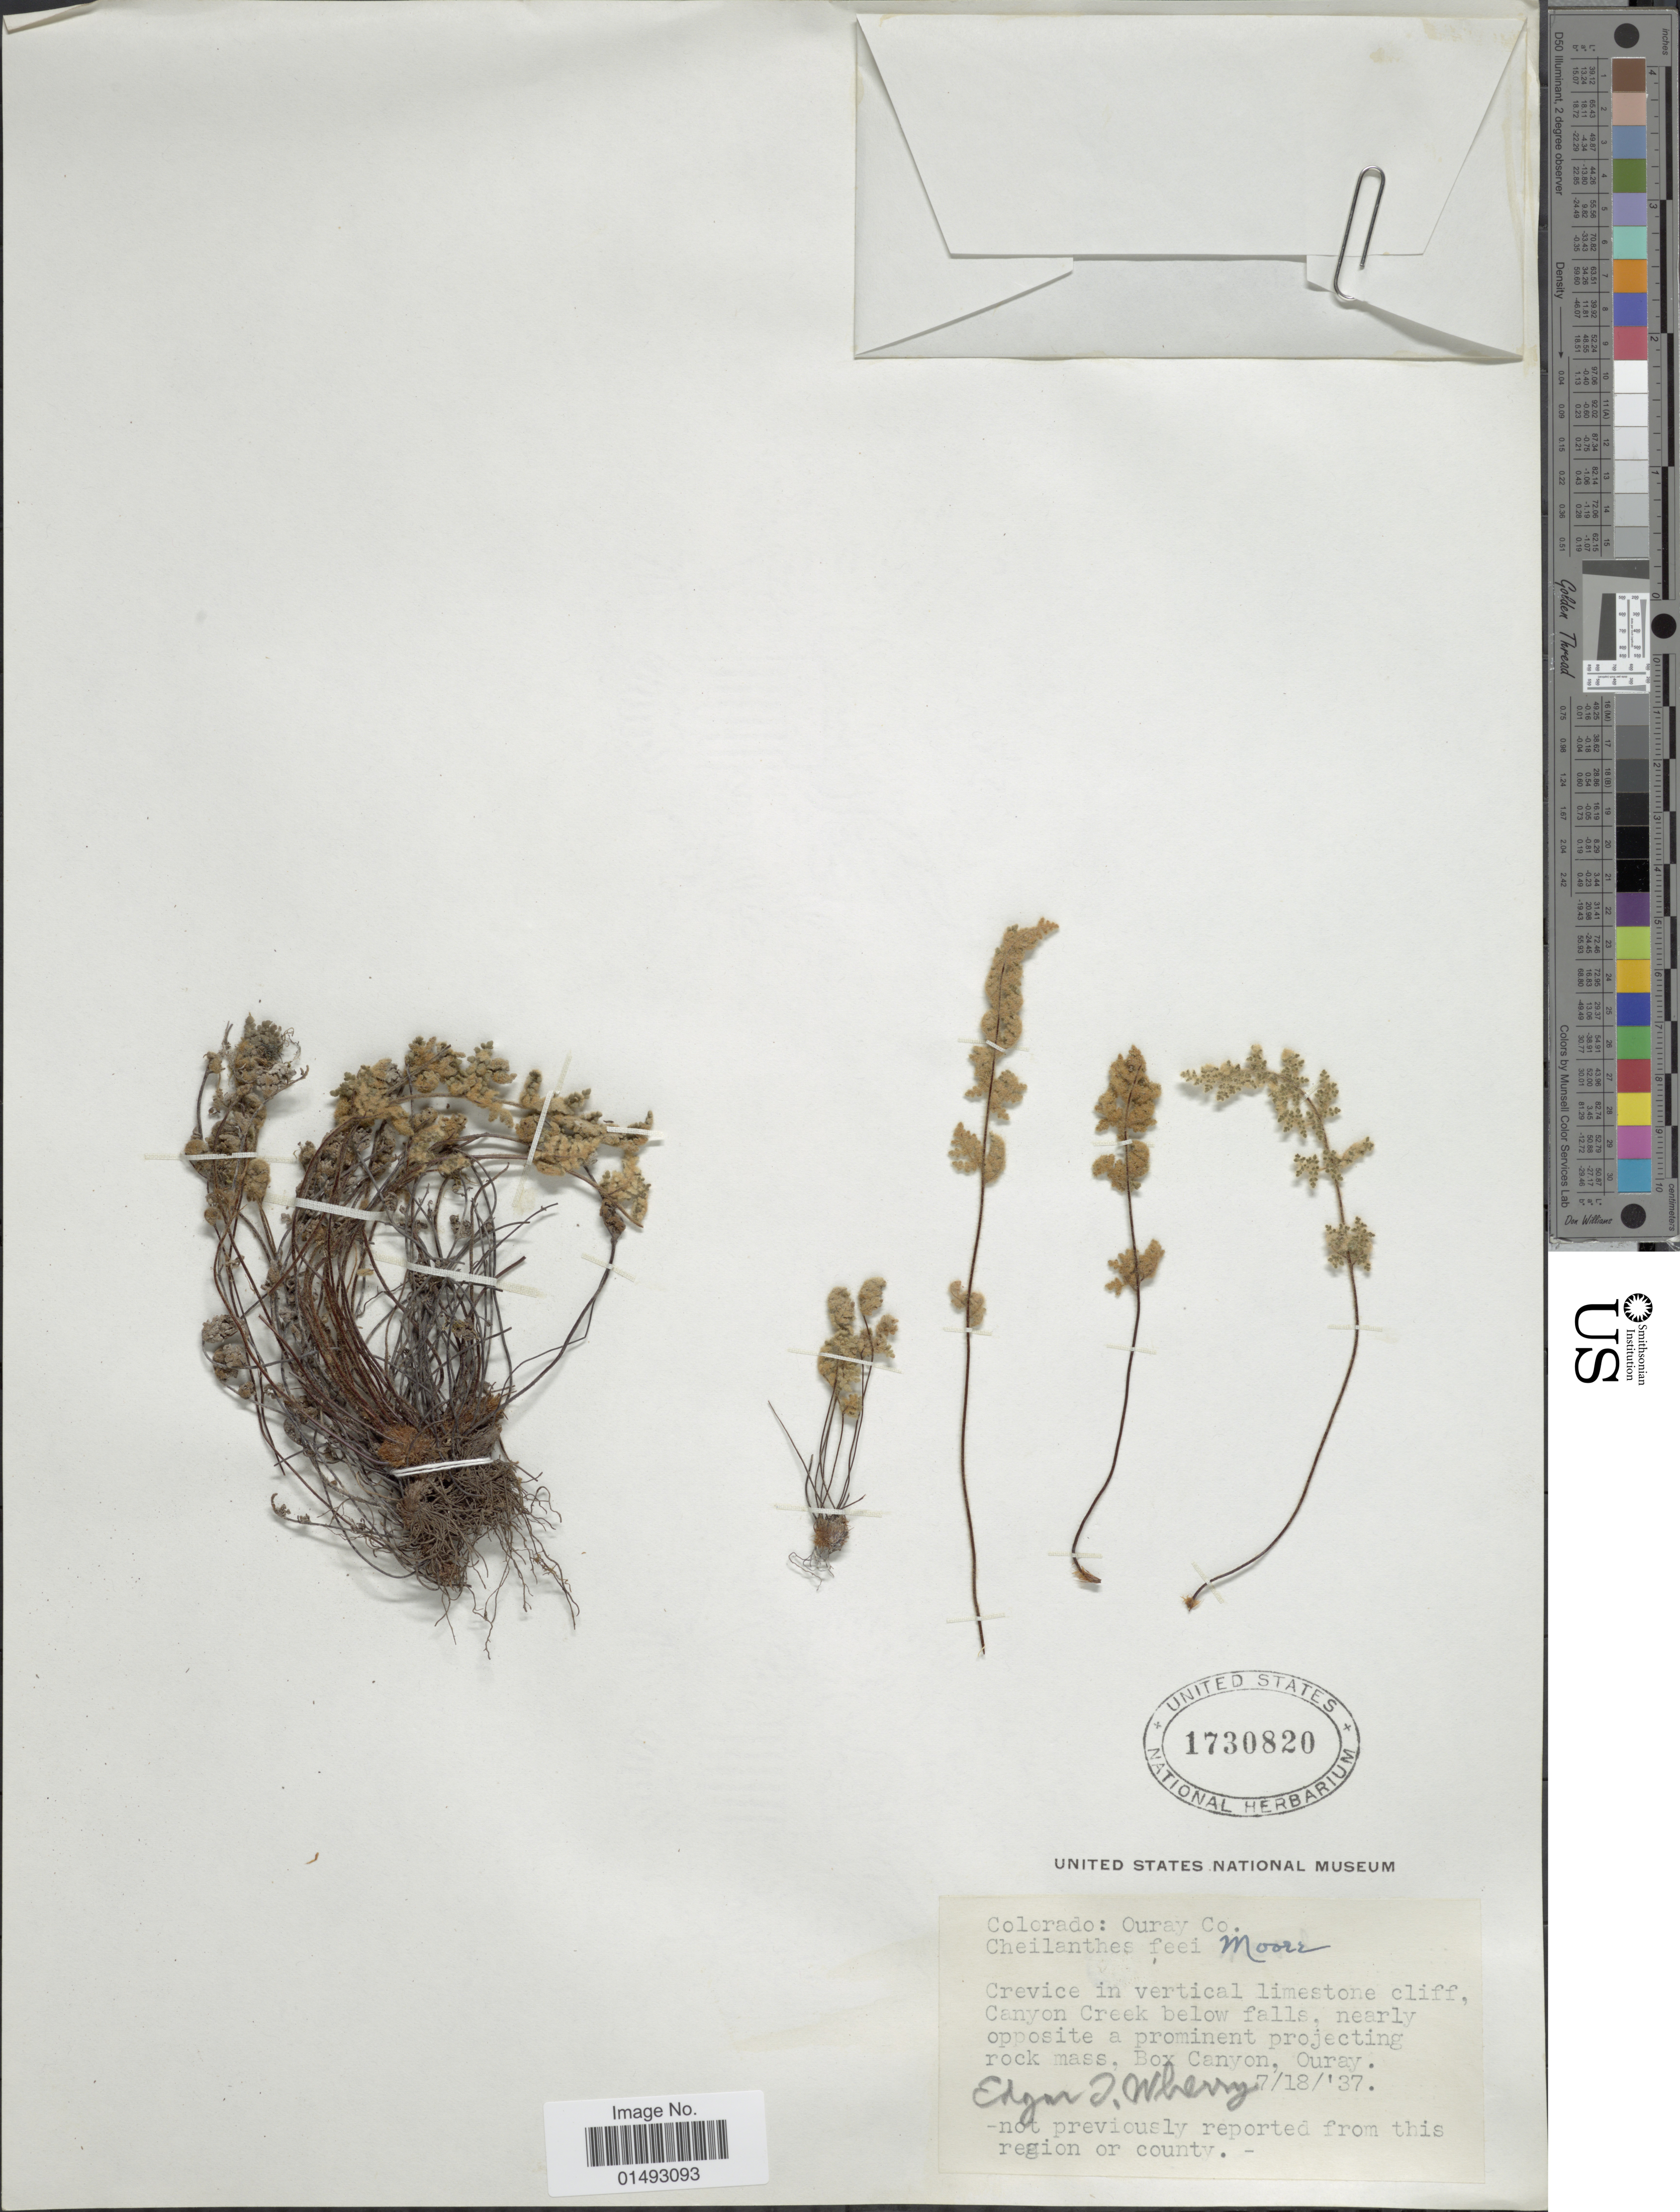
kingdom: Plantae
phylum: Tracheophyta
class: Polypodiopsida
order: Polypodiales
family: Pteridaceae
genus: Myriopteris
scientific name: Myriopteris gracilis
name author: Fée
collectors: E. Wherry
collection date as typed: Transcribed d/m/y: 18/7/37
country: United States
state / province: Colorado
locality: Ouray Co. Canyon Creek below falls, nearly opposite a prominent projecting rock mass, Box Canyon, Ouray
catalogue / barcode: US 1730820